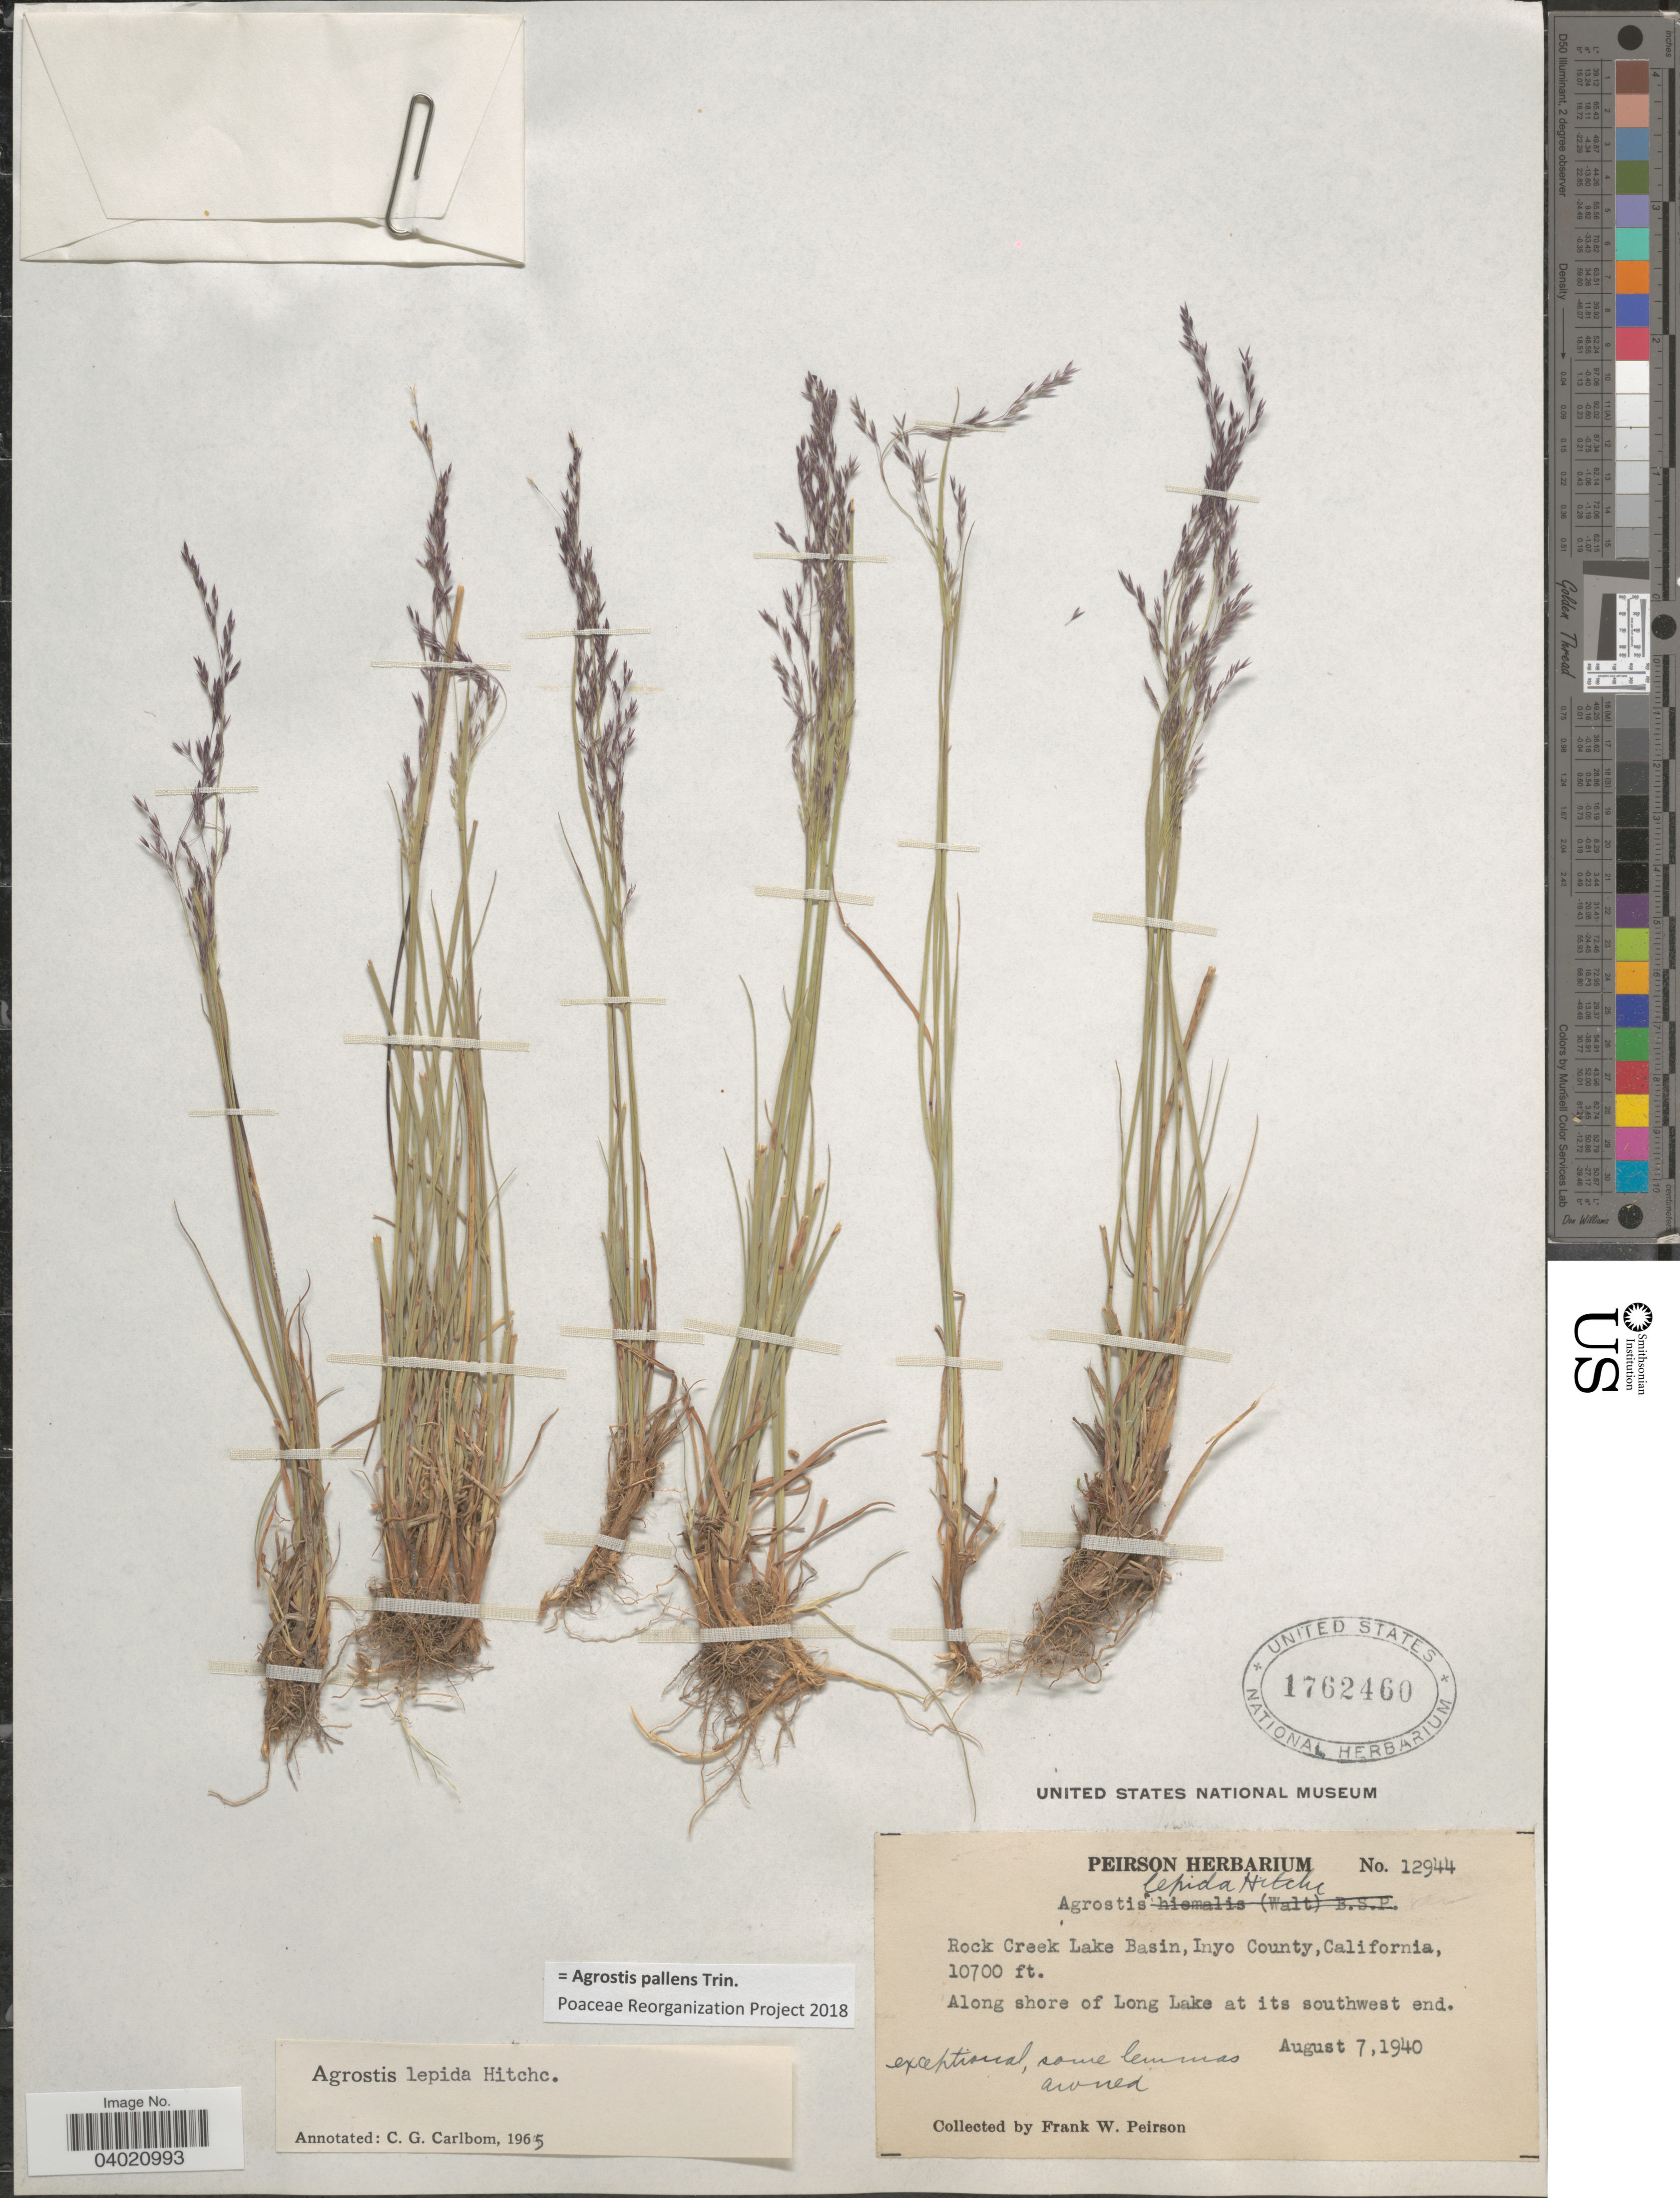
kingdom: Plantae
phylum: Tracheophyta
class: Liliopsida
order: Poales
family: Poaceae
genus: Agrostis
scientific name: Agrostis pallens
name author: Trin.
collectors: F. Peirson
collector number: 12944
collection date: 1940-08-07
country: United States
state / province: California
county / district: Inyo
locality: Rock Creek Lake Basin, Inyo County. Along shore of Long Lake at its southwest end.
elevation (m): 3261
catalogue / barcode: US 1762460